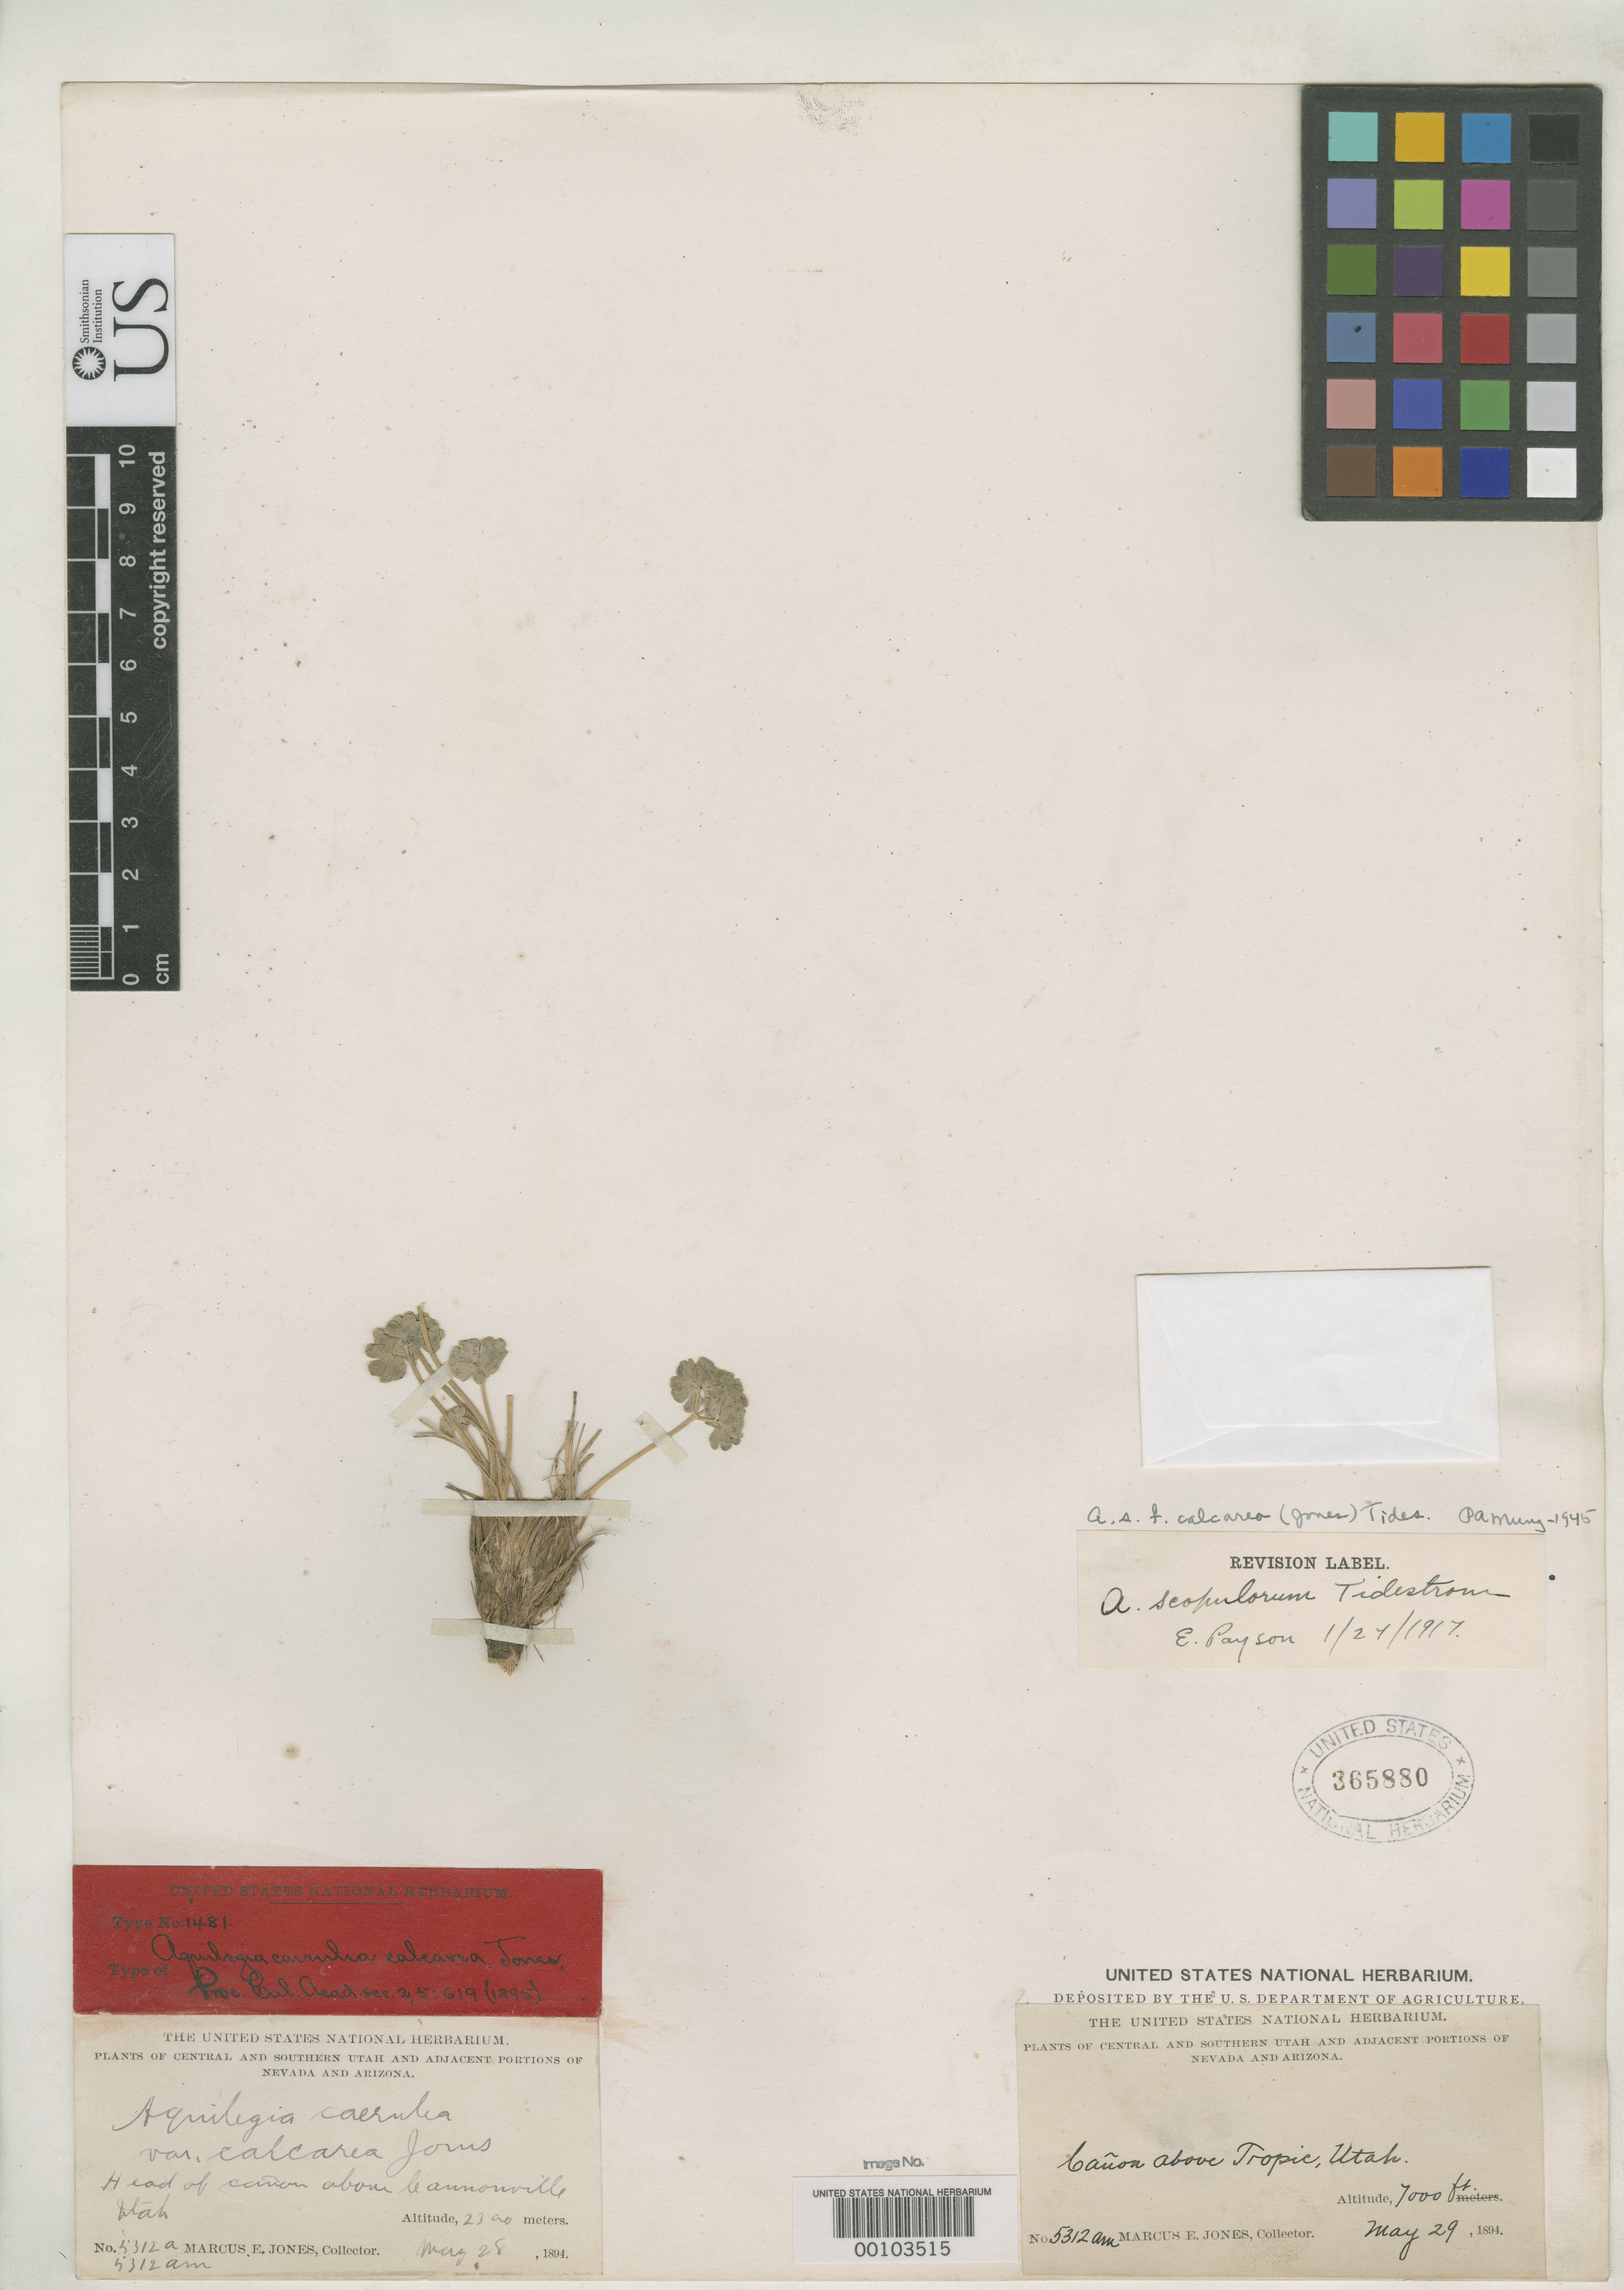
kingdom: Plantae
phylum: Tracheophyta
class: Magnoliopsida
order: Ranunculales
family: Ranunculaceae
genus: Aquilegia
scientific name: Aquilegia caerulea var. calcarea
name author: M.E. Jones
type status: Isosyntype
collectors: M. E. Jones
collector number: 5312 am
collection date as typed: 28 May 1894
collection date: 1894-05-28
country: United States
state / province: Utah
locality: Cannonville.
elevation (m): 2134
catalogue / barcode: US 365880